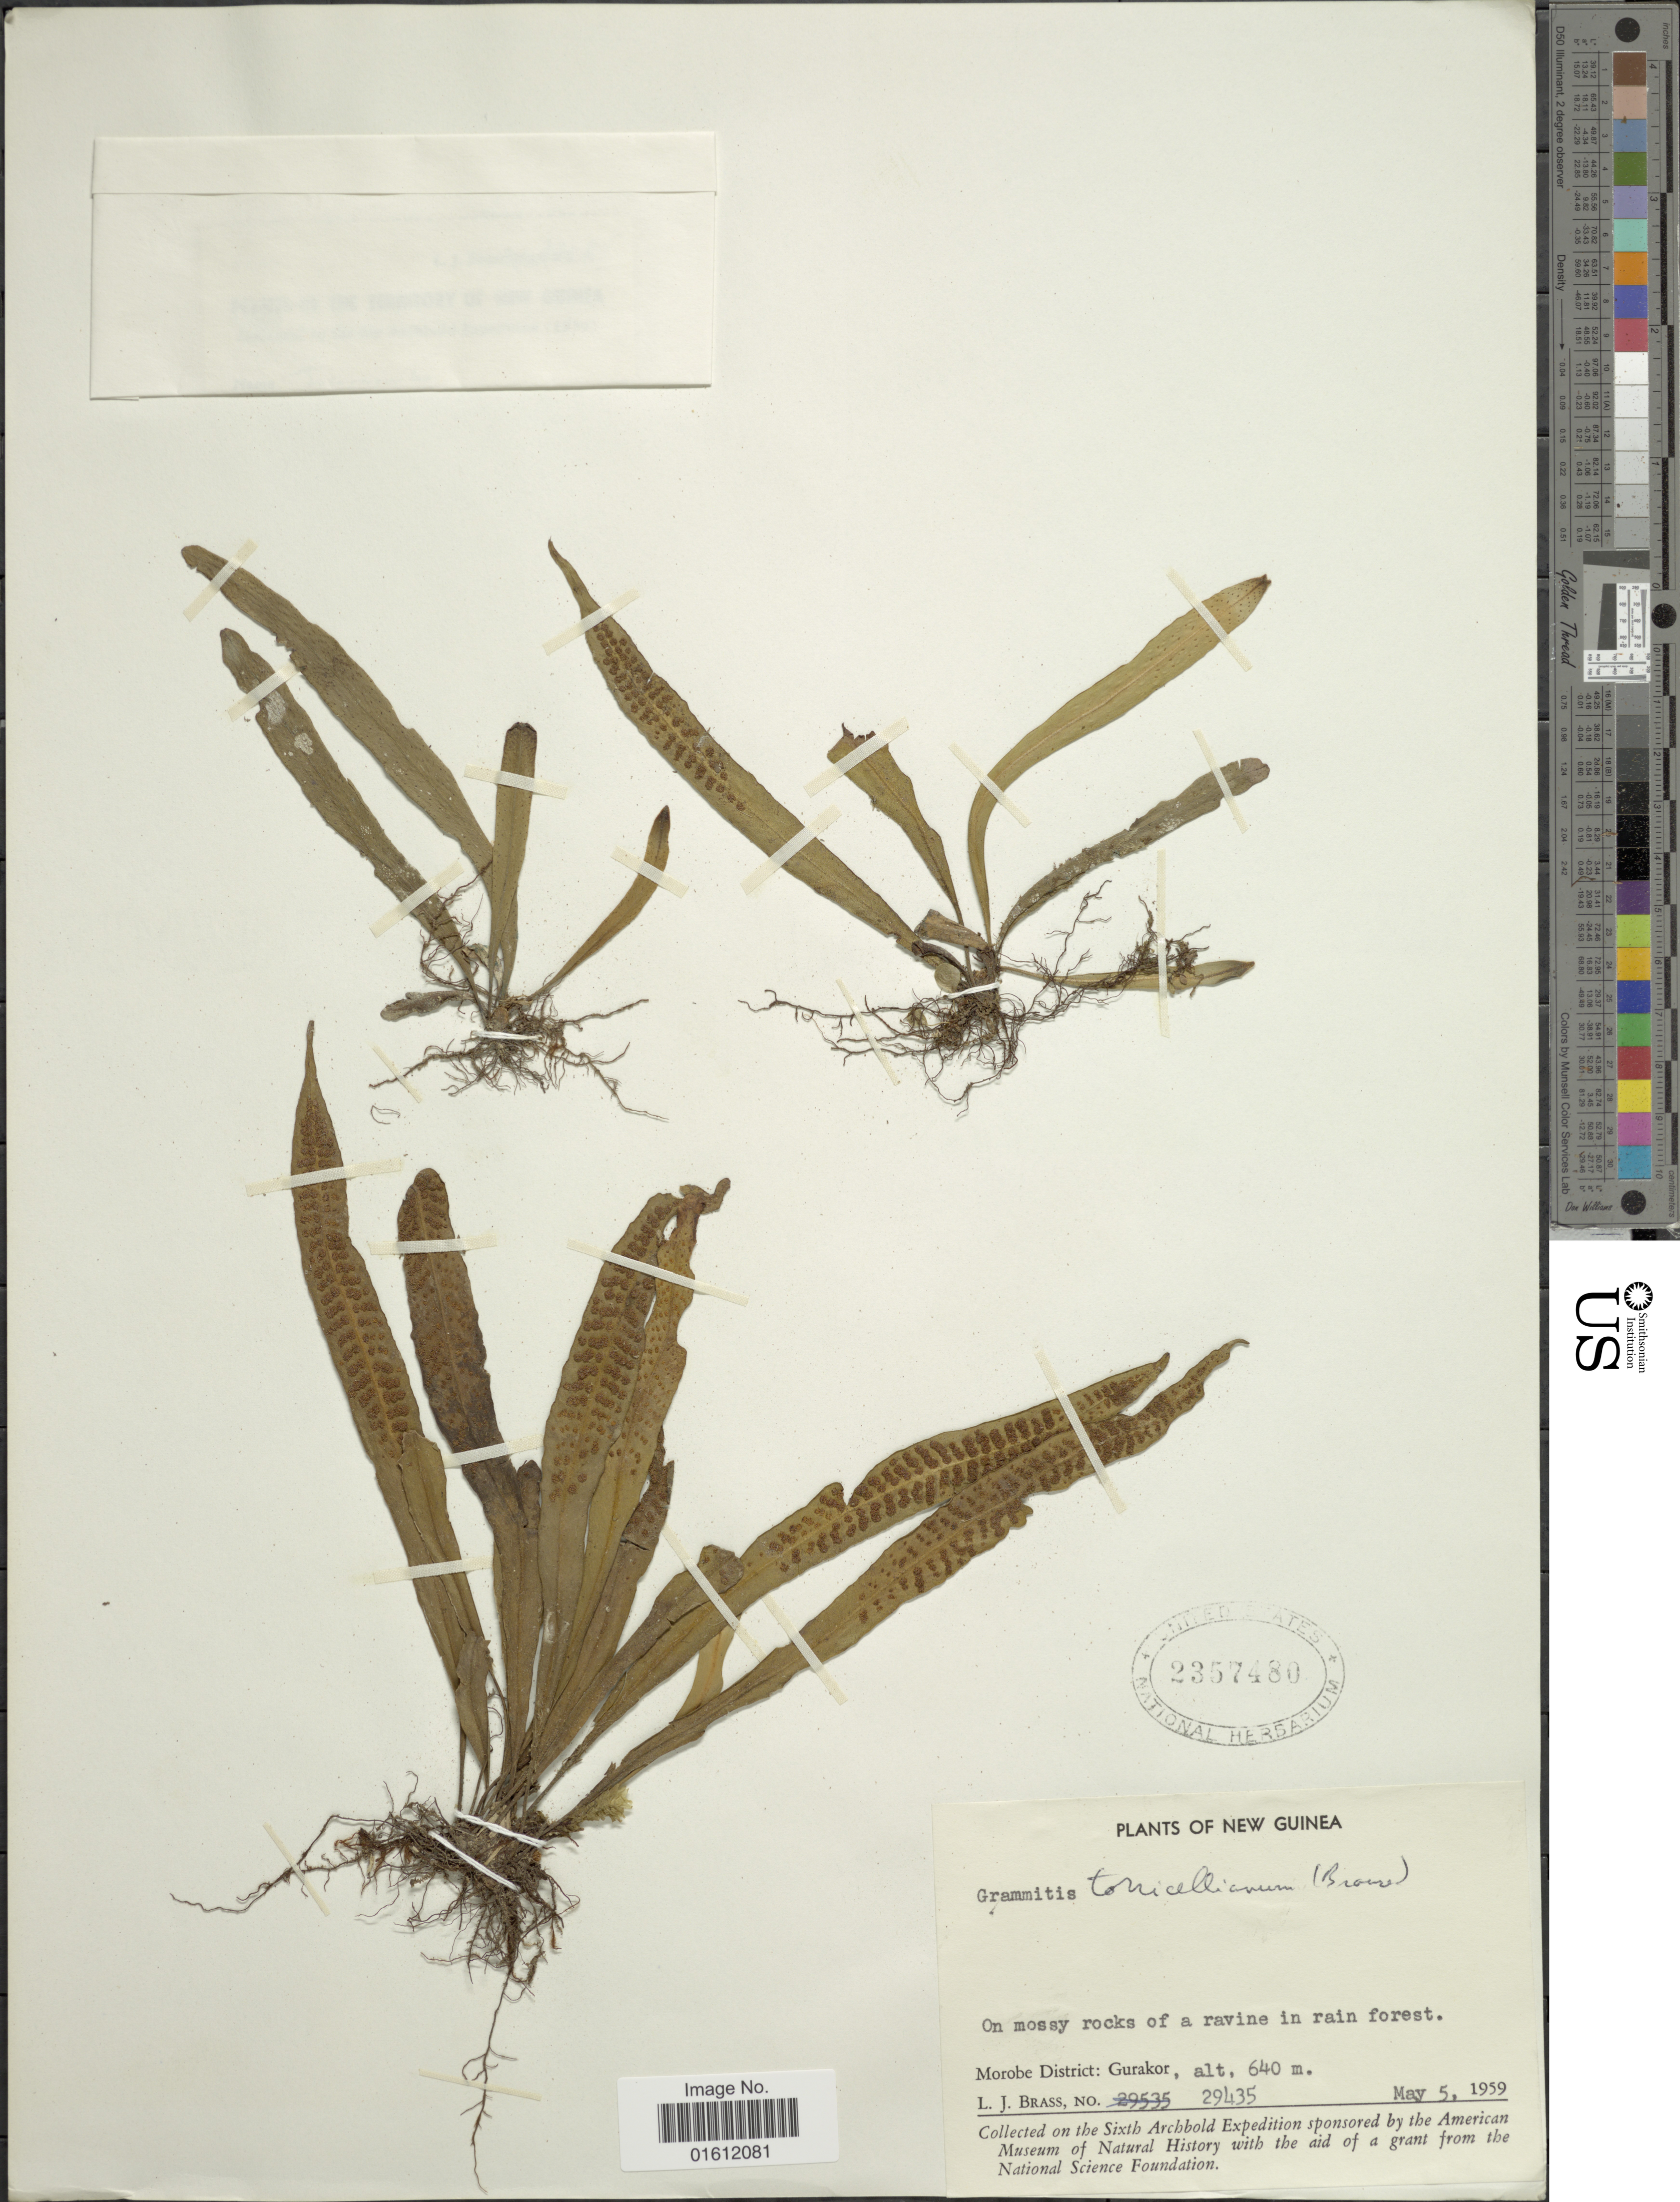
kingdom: Plantae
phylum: Tracheophyta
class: Polypodiopsida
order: Polypodiales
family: Polypodiaceae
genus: Oreogrammitis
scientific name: Oreogrammitis torricelliana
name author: (Brause) Parris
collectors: L. J. Brass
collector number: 29435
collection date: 1959-05-05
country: Papua New Guinea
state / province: Morobe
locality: New Guinea, Morobe District: Gurakor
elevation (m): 640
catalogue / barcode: US 2357480